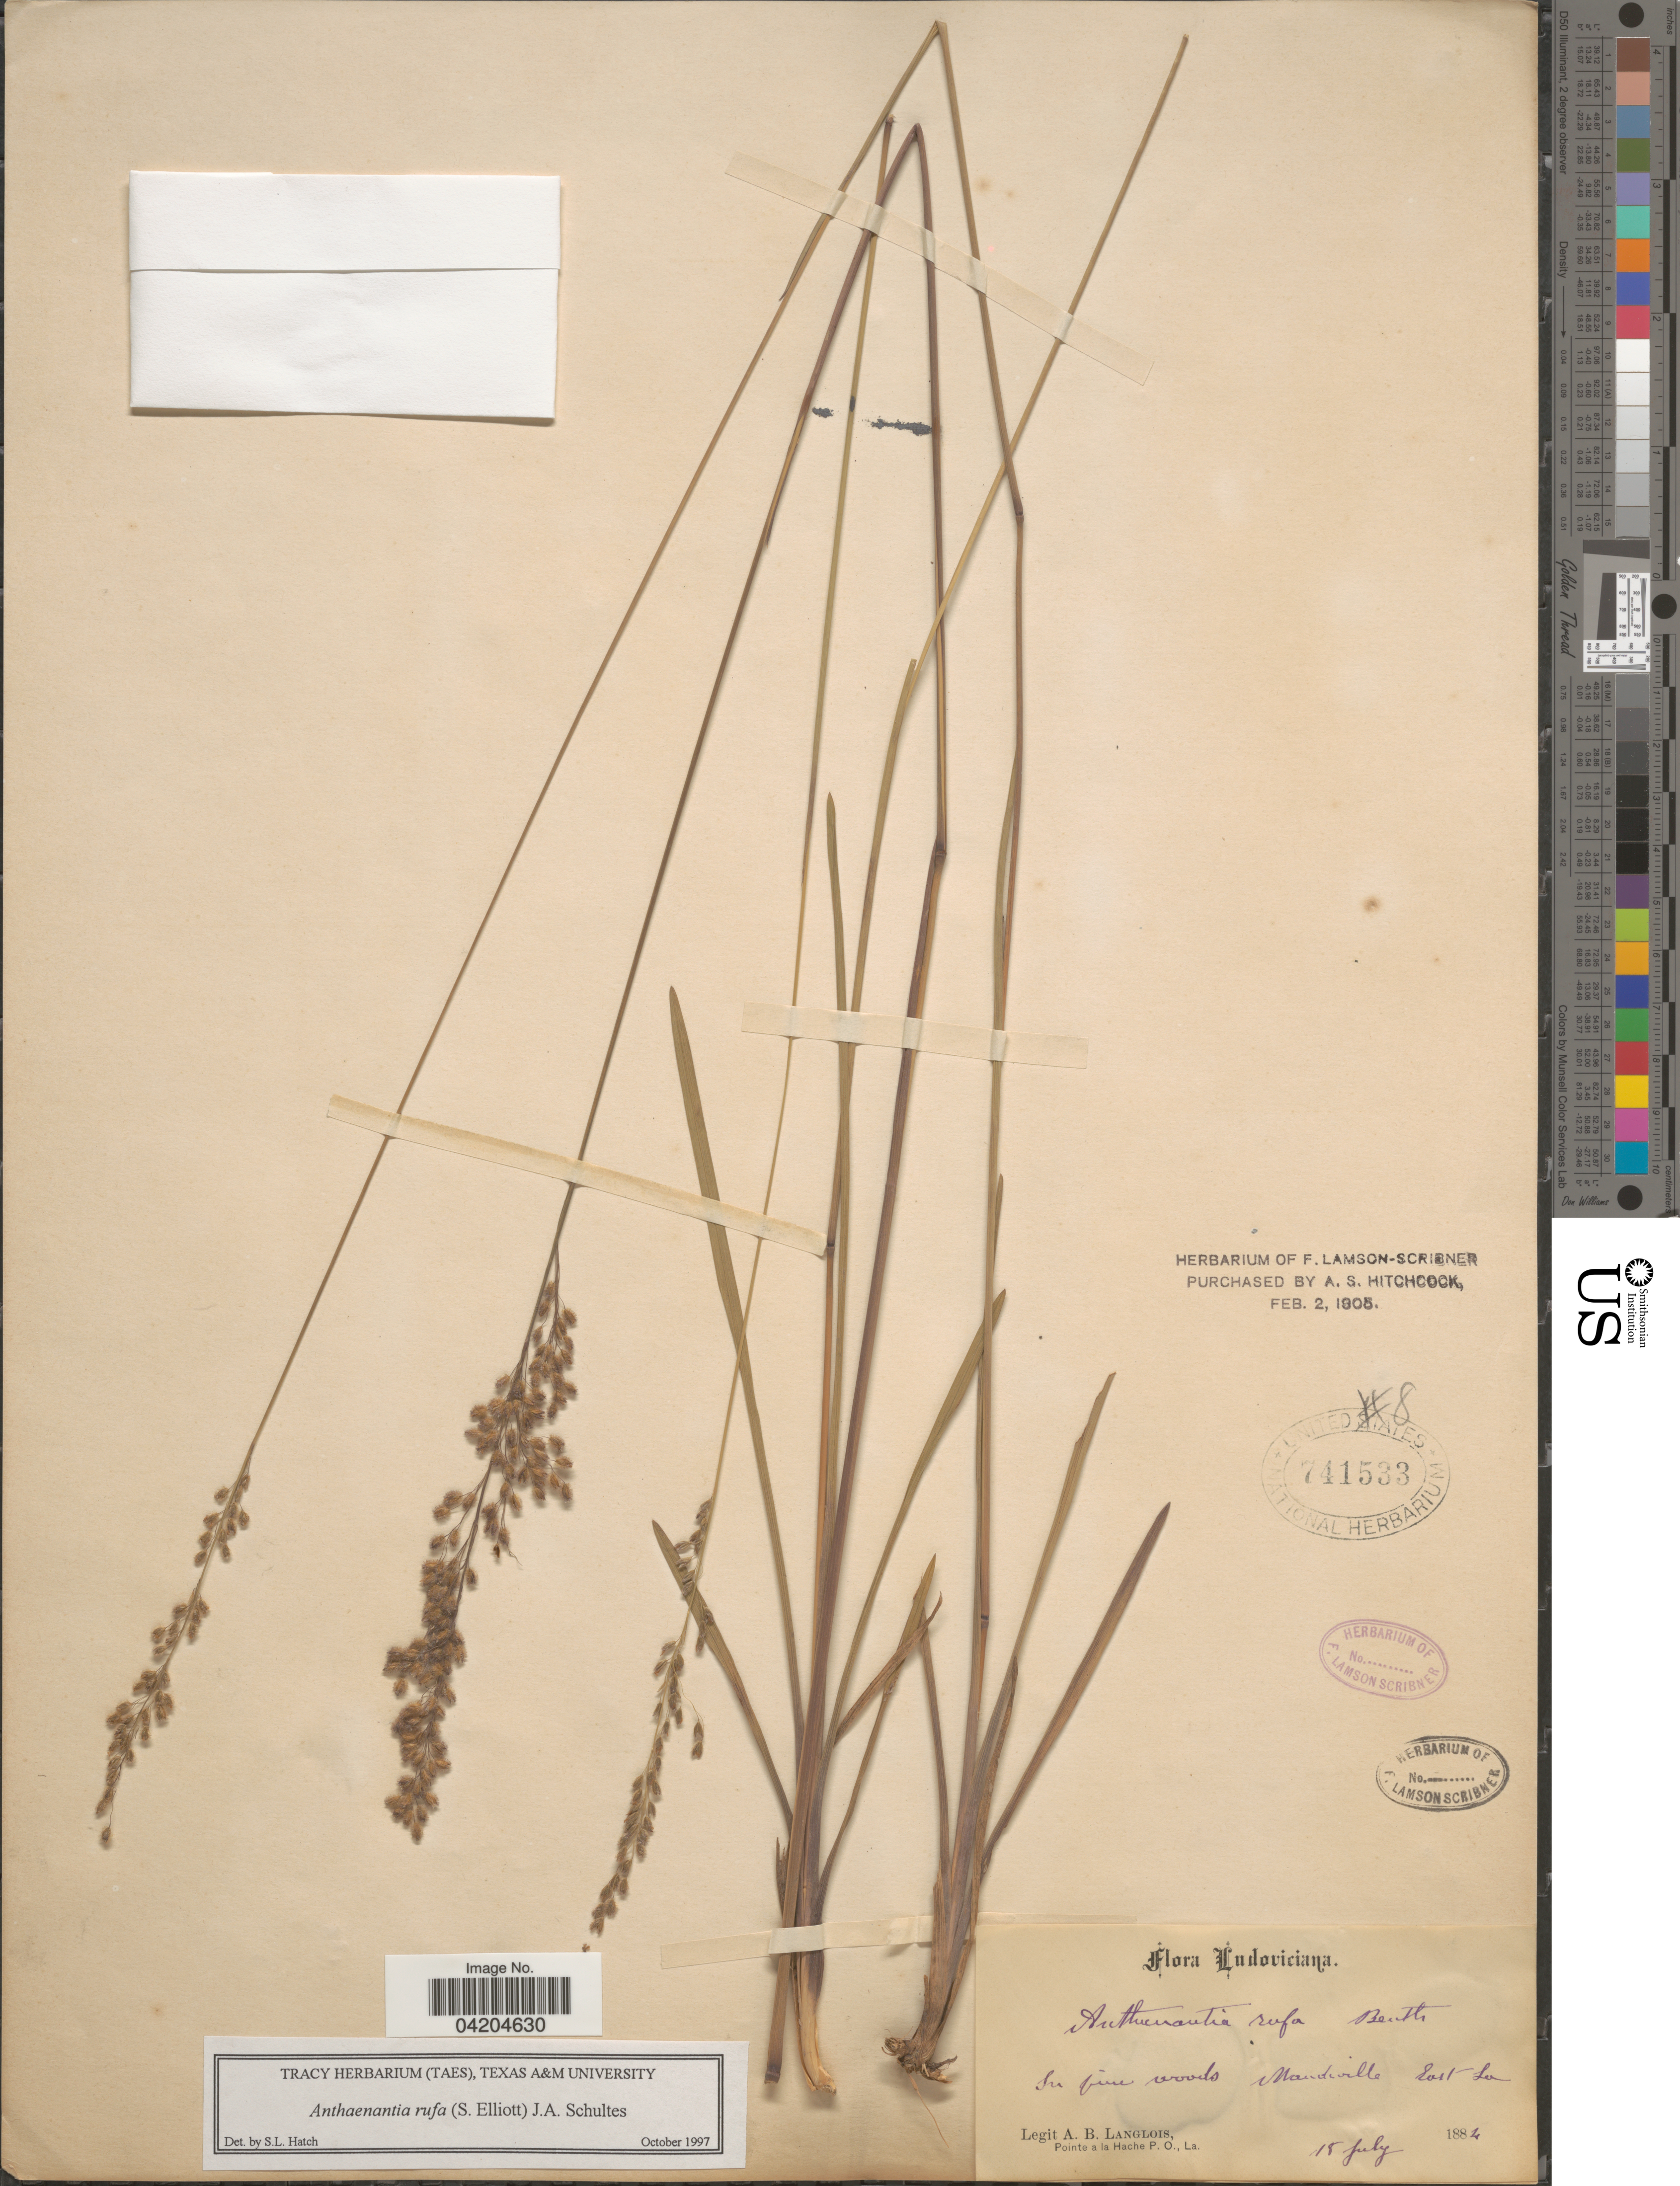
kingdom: Plantae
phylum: Tracheophyta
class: Liliopsida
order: Poales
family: Poaceae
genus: Anthaenantia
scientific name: Anthaenantia rufa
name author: (Elliott) Schult.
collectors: A. Langlois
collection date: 1884-07-15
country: United States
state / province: Louisiana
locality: Ludoviciana. In pine woods Mandiville East La.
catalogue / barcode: US 741533